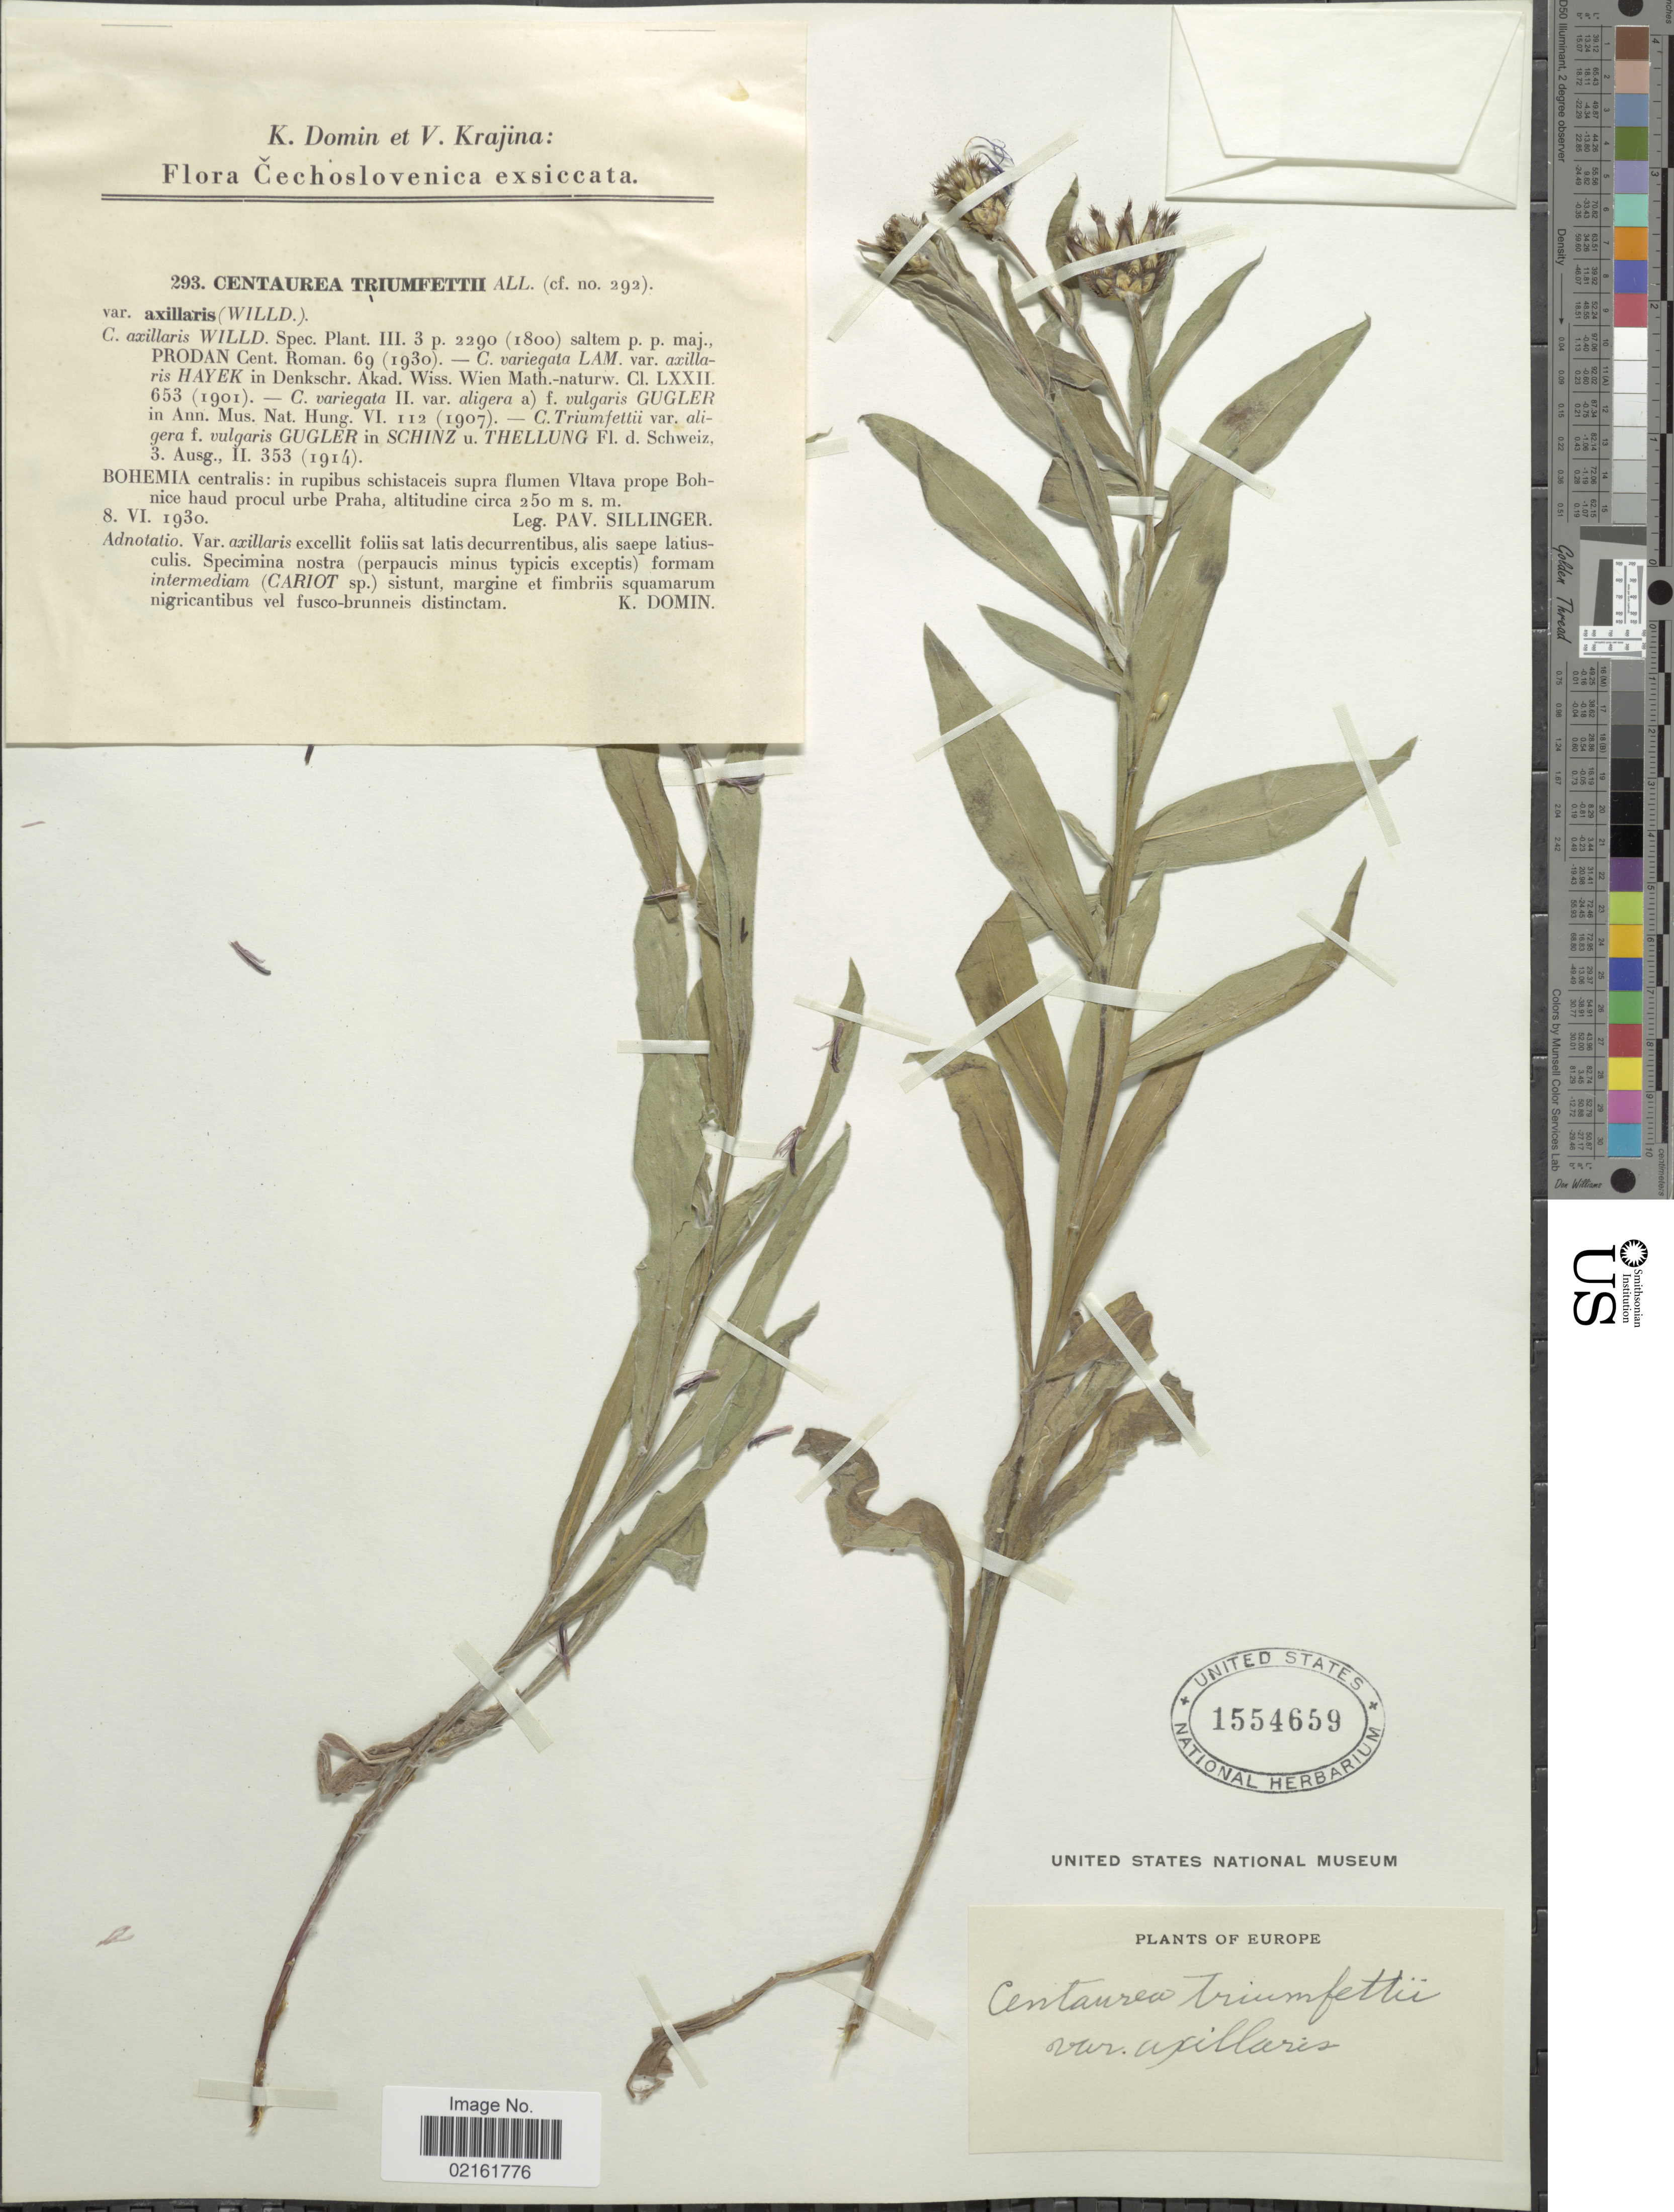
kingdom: Plantae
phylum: Tracheophyta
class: Magnoliopsida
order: Asterales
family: Asteraceae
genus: Centaurea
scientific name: Centaurea triumfetti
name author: All.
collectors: P. Sillinger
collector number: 293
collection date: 1914-08-03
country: Czechia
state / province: Central Bohemian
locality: In rupibus schistaceis supra flumen Vltava prope Bohnice haud procul urbe Praha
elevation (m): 250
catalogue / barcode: US 1554659